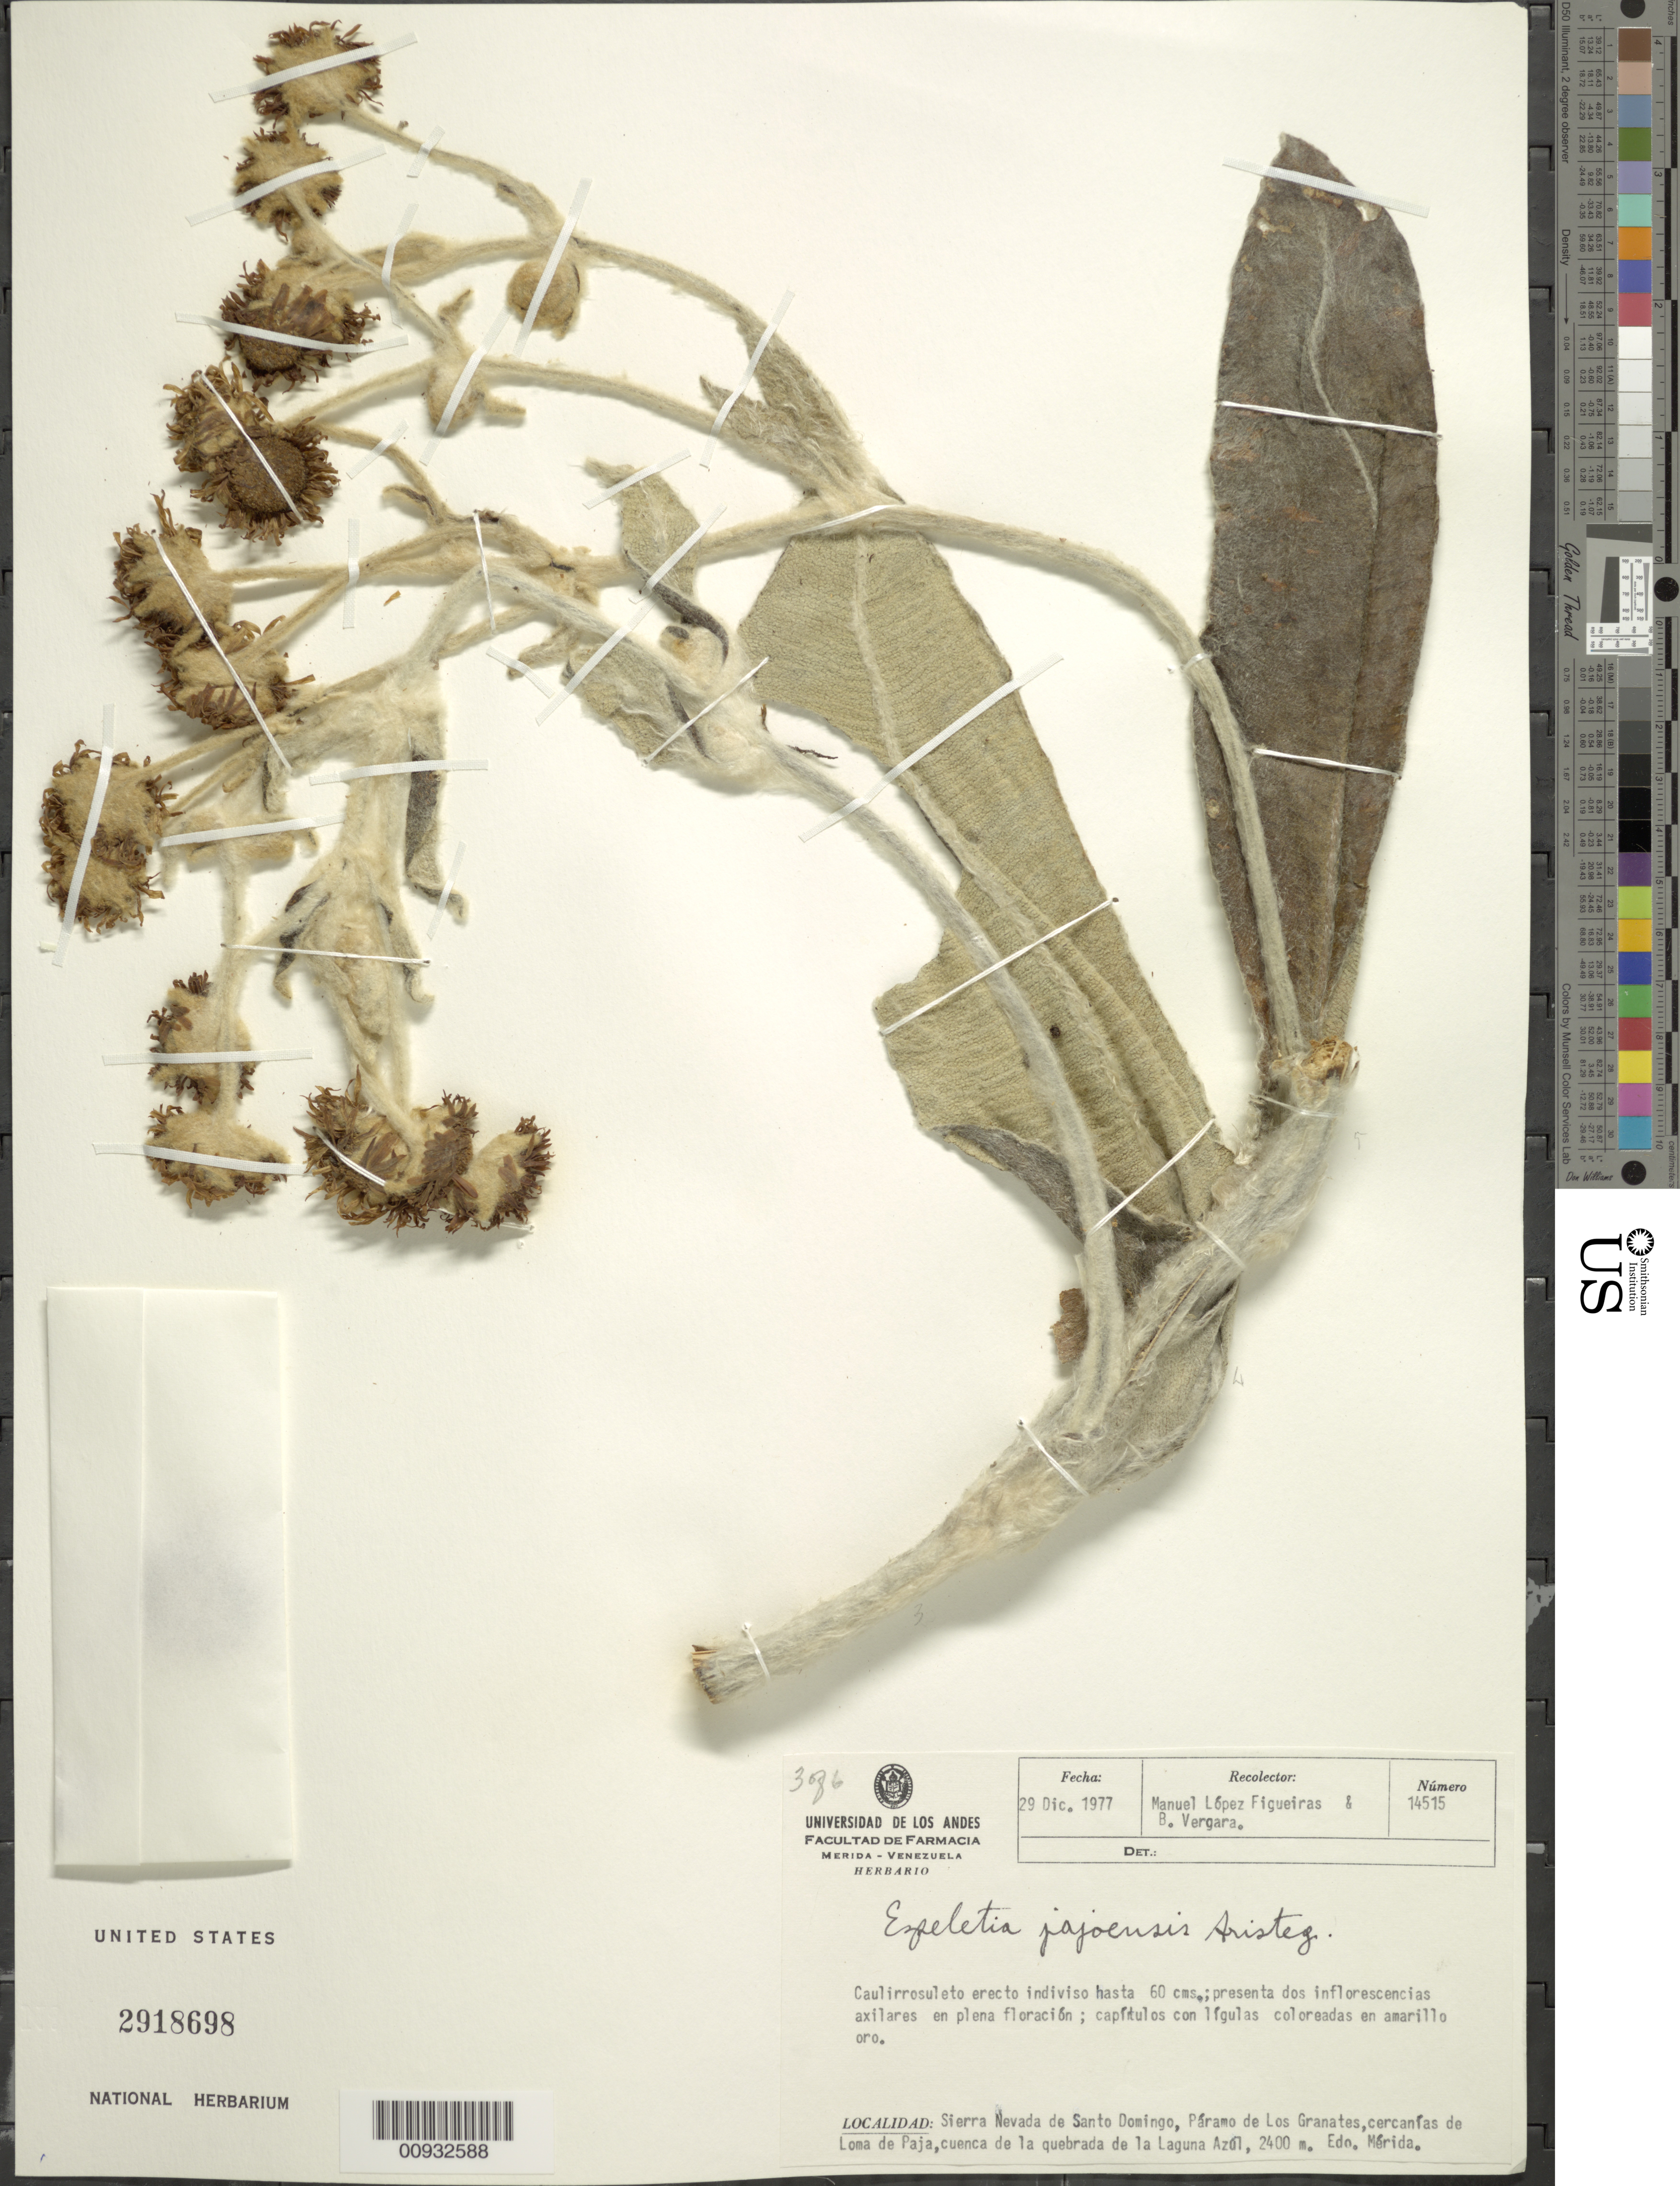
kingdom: Plantae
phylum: Tracheophyta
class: Magnoliopsida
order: Asterales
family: Asteraceae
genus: Espeletia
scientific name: Espeletia jajoensis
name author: Aristeg.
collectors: M. López Figueiras & B. Vergara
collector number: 14515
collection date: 1977-12-29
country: Venezuela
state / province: Mérida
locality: Sierra Nevada de Santo Domingo, Paramo de Los Granates, cercanias de Loma de Paja, cuenca de la quebrada de La Laguna Azul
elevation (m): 2400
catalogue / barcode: US 2918698